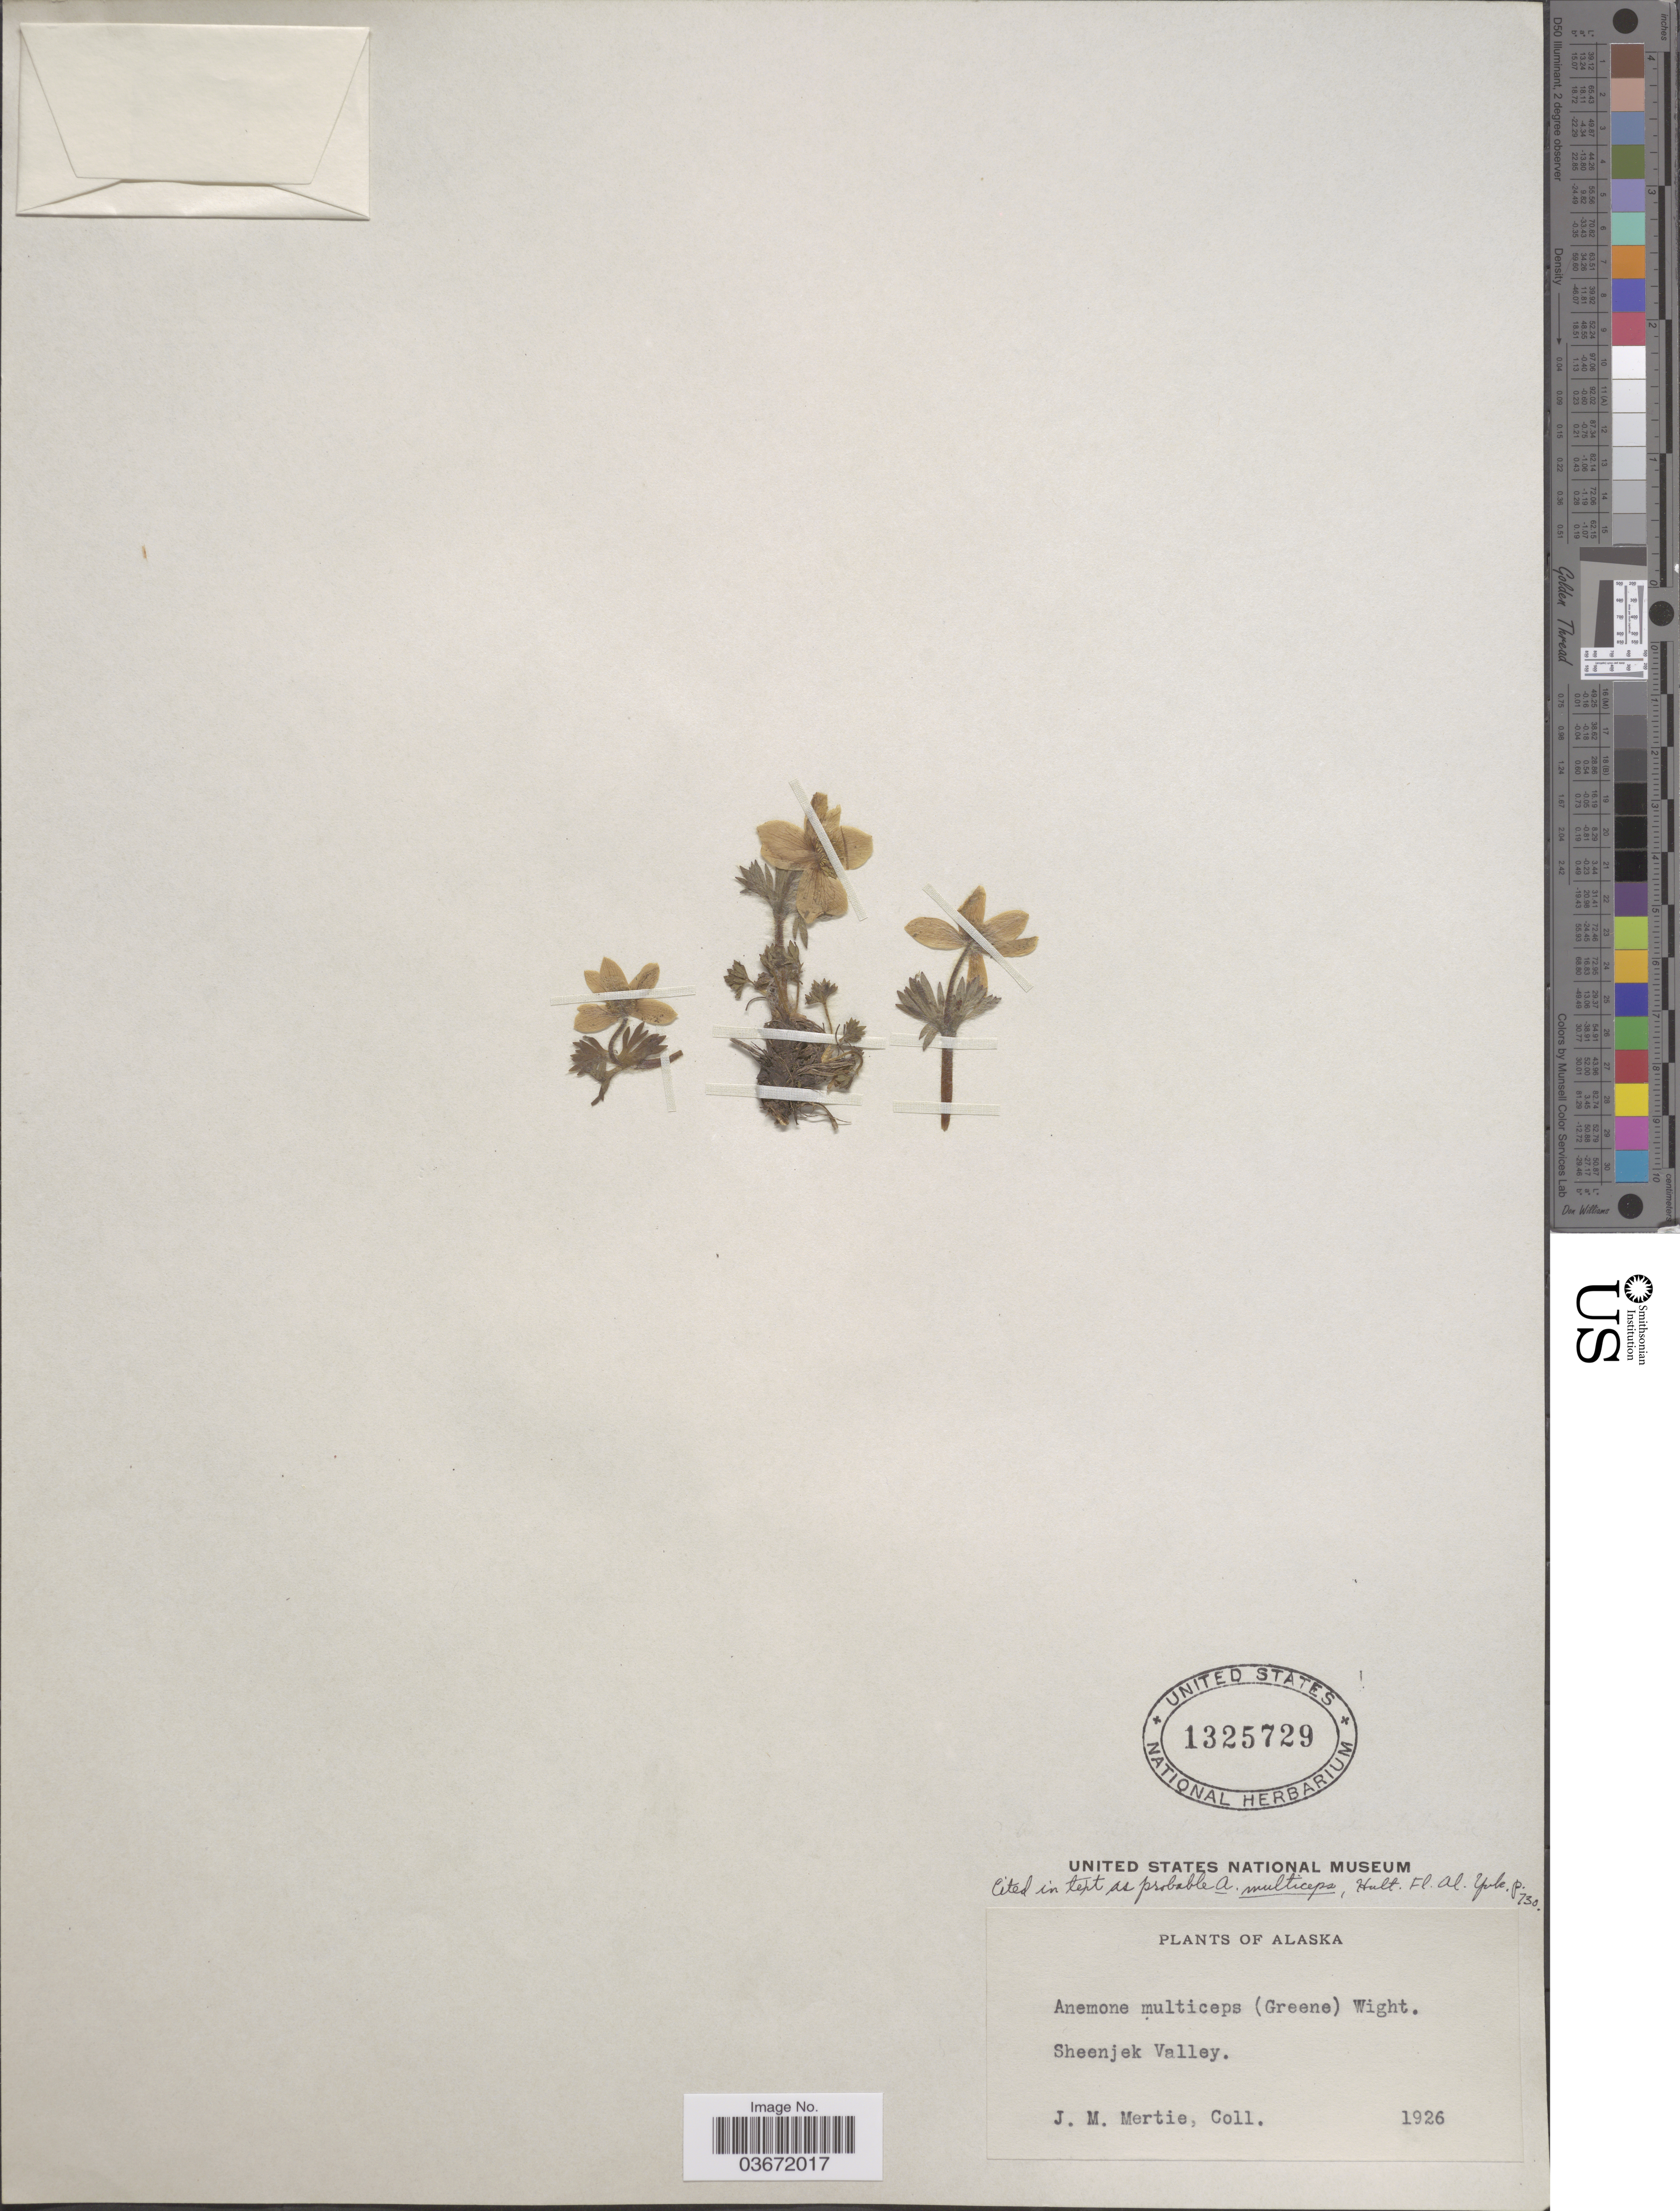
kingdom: Plantae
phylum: Tracheophyta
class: Magnoliopsida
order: Ranunculales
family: Ranunculaceae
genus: Anemone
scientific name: Anemone multiceps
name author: (Greene) Standl.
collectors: J. Mertie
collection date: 1926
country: United States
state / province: Alaska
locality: Sheenjek Valley.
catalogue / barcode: US 1325729